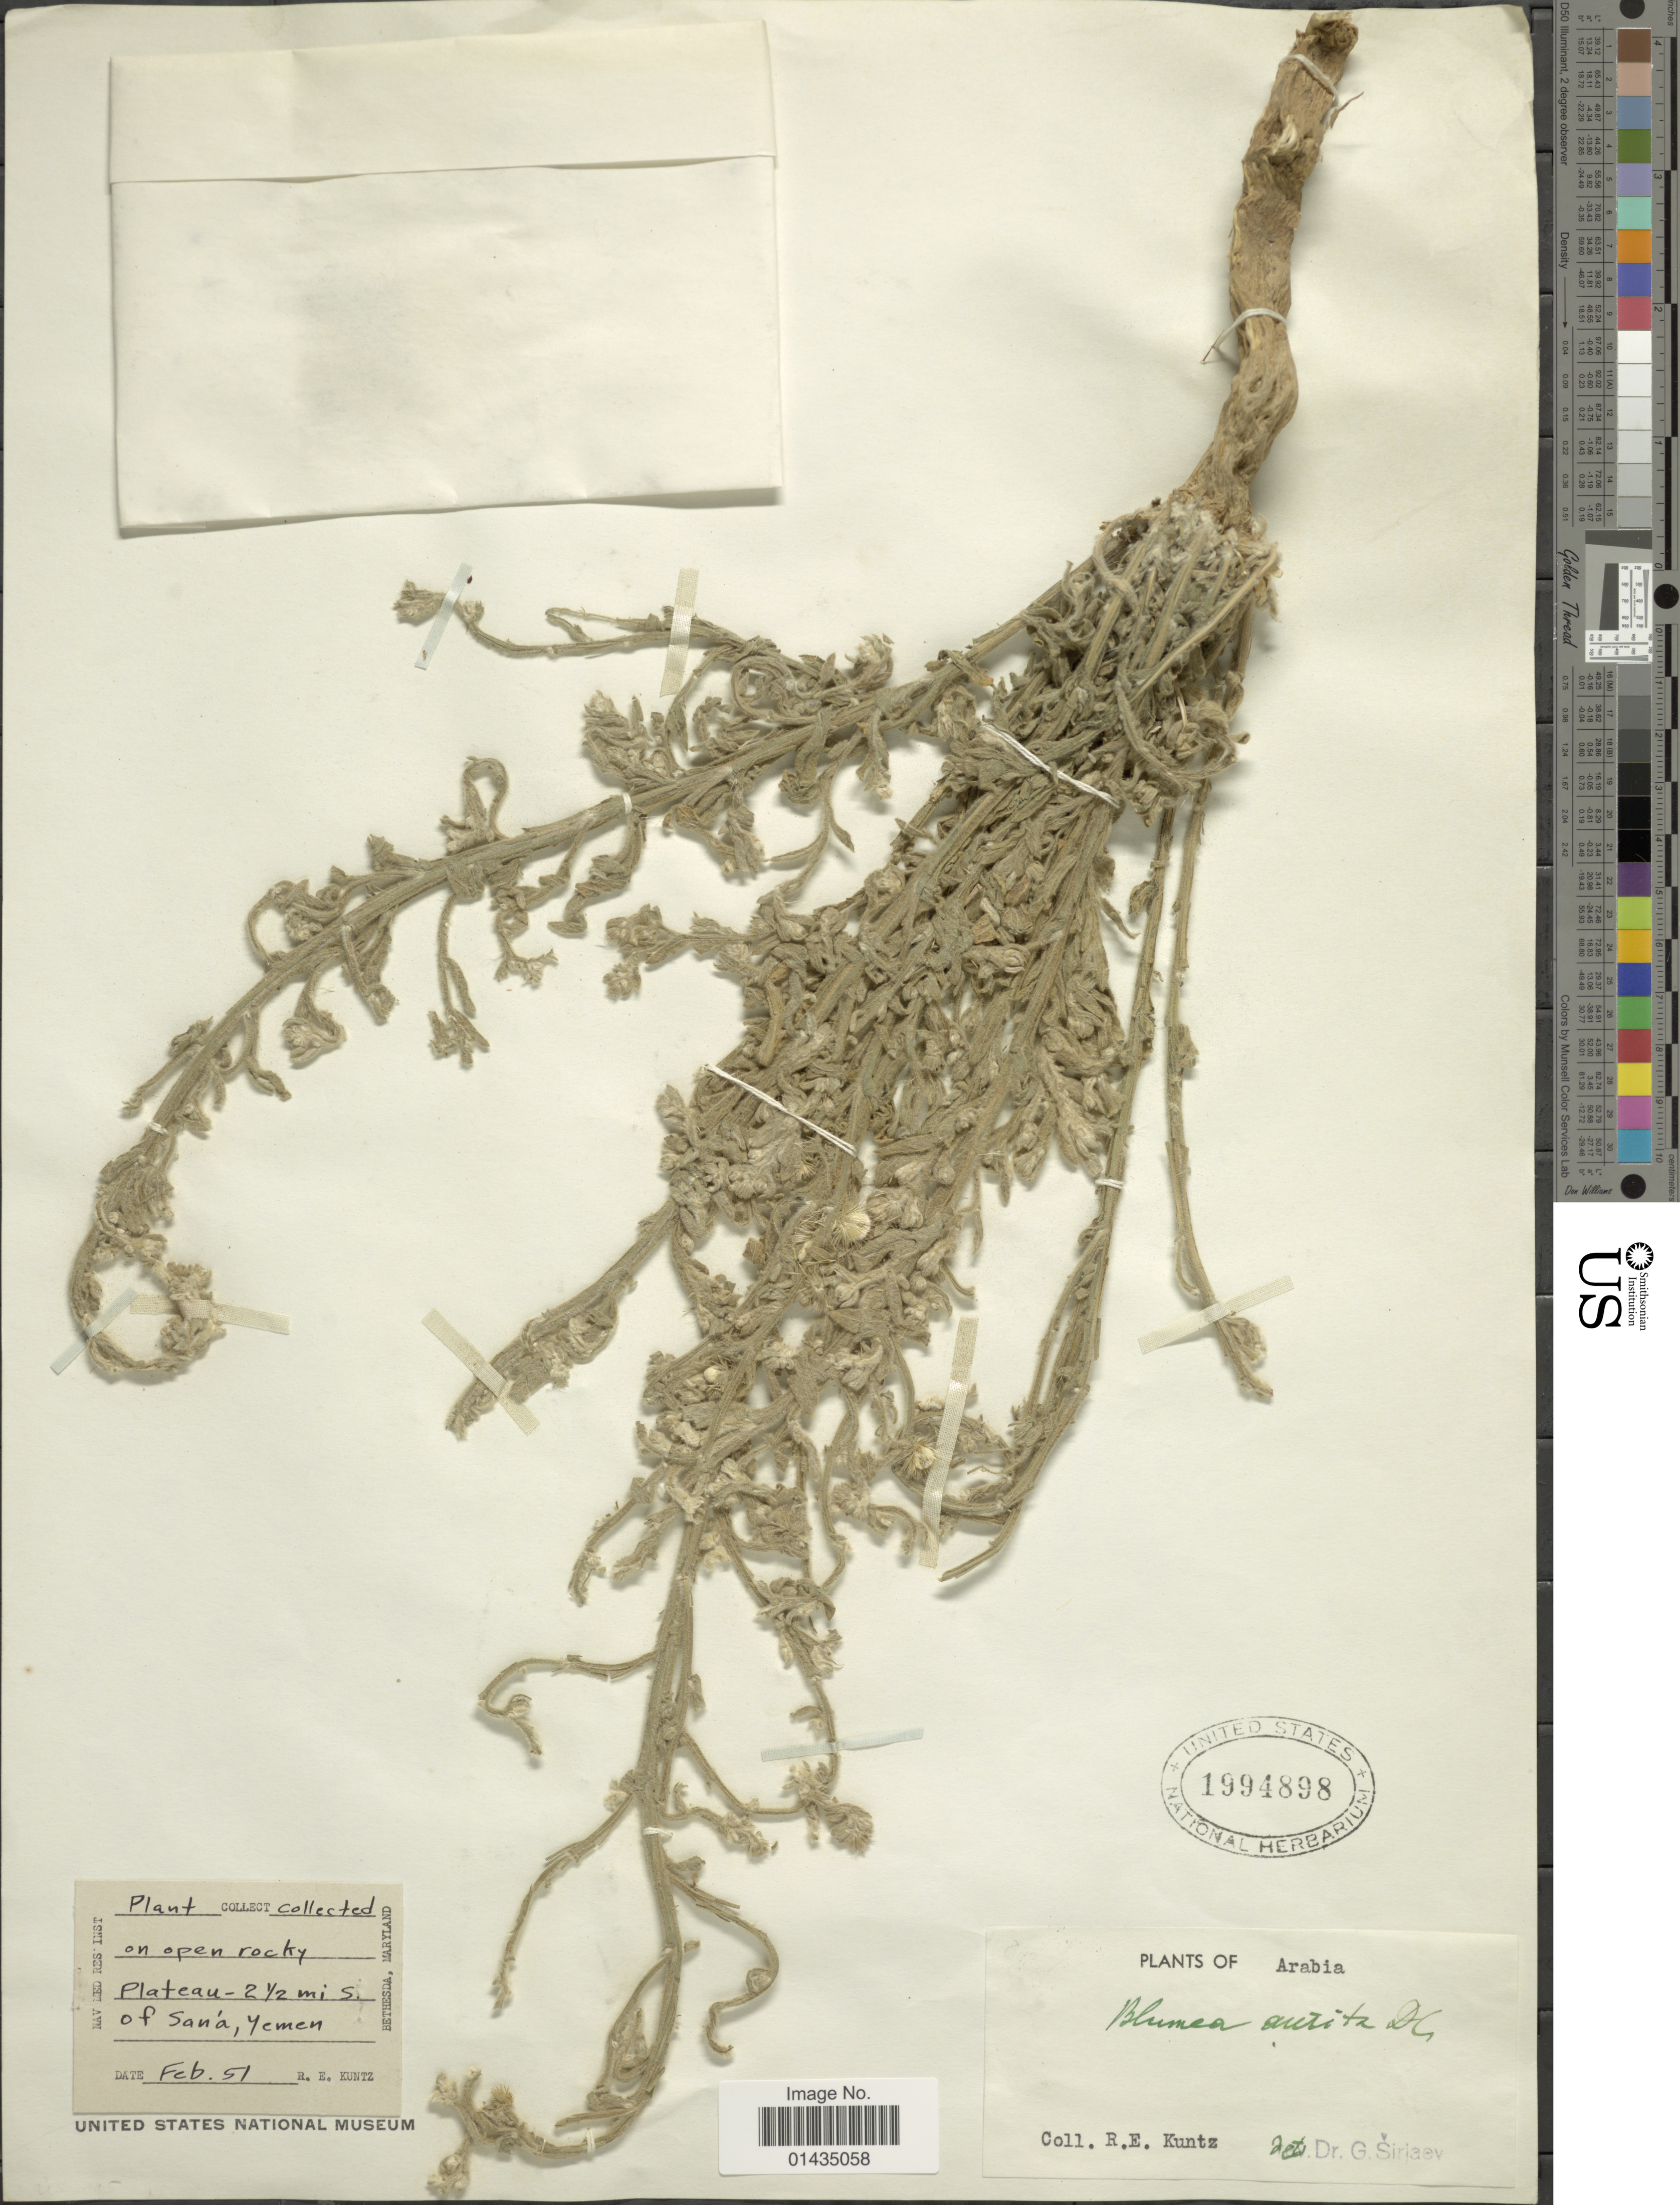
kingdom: Plantae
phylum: Tracheophyta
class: Magnoliopsida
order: Asterales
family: Asteraceae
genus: Blumea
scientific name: Blumea aurita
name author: (L. f.) DC.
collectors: R. E. Kuntz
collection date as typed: Transcribed d/m/y: /2/51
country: Yemen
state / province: San'a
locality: Arabia, on open rocky Plateau, 2 1/2 mi S. of Saná, Yemen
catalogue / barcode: US 1994898